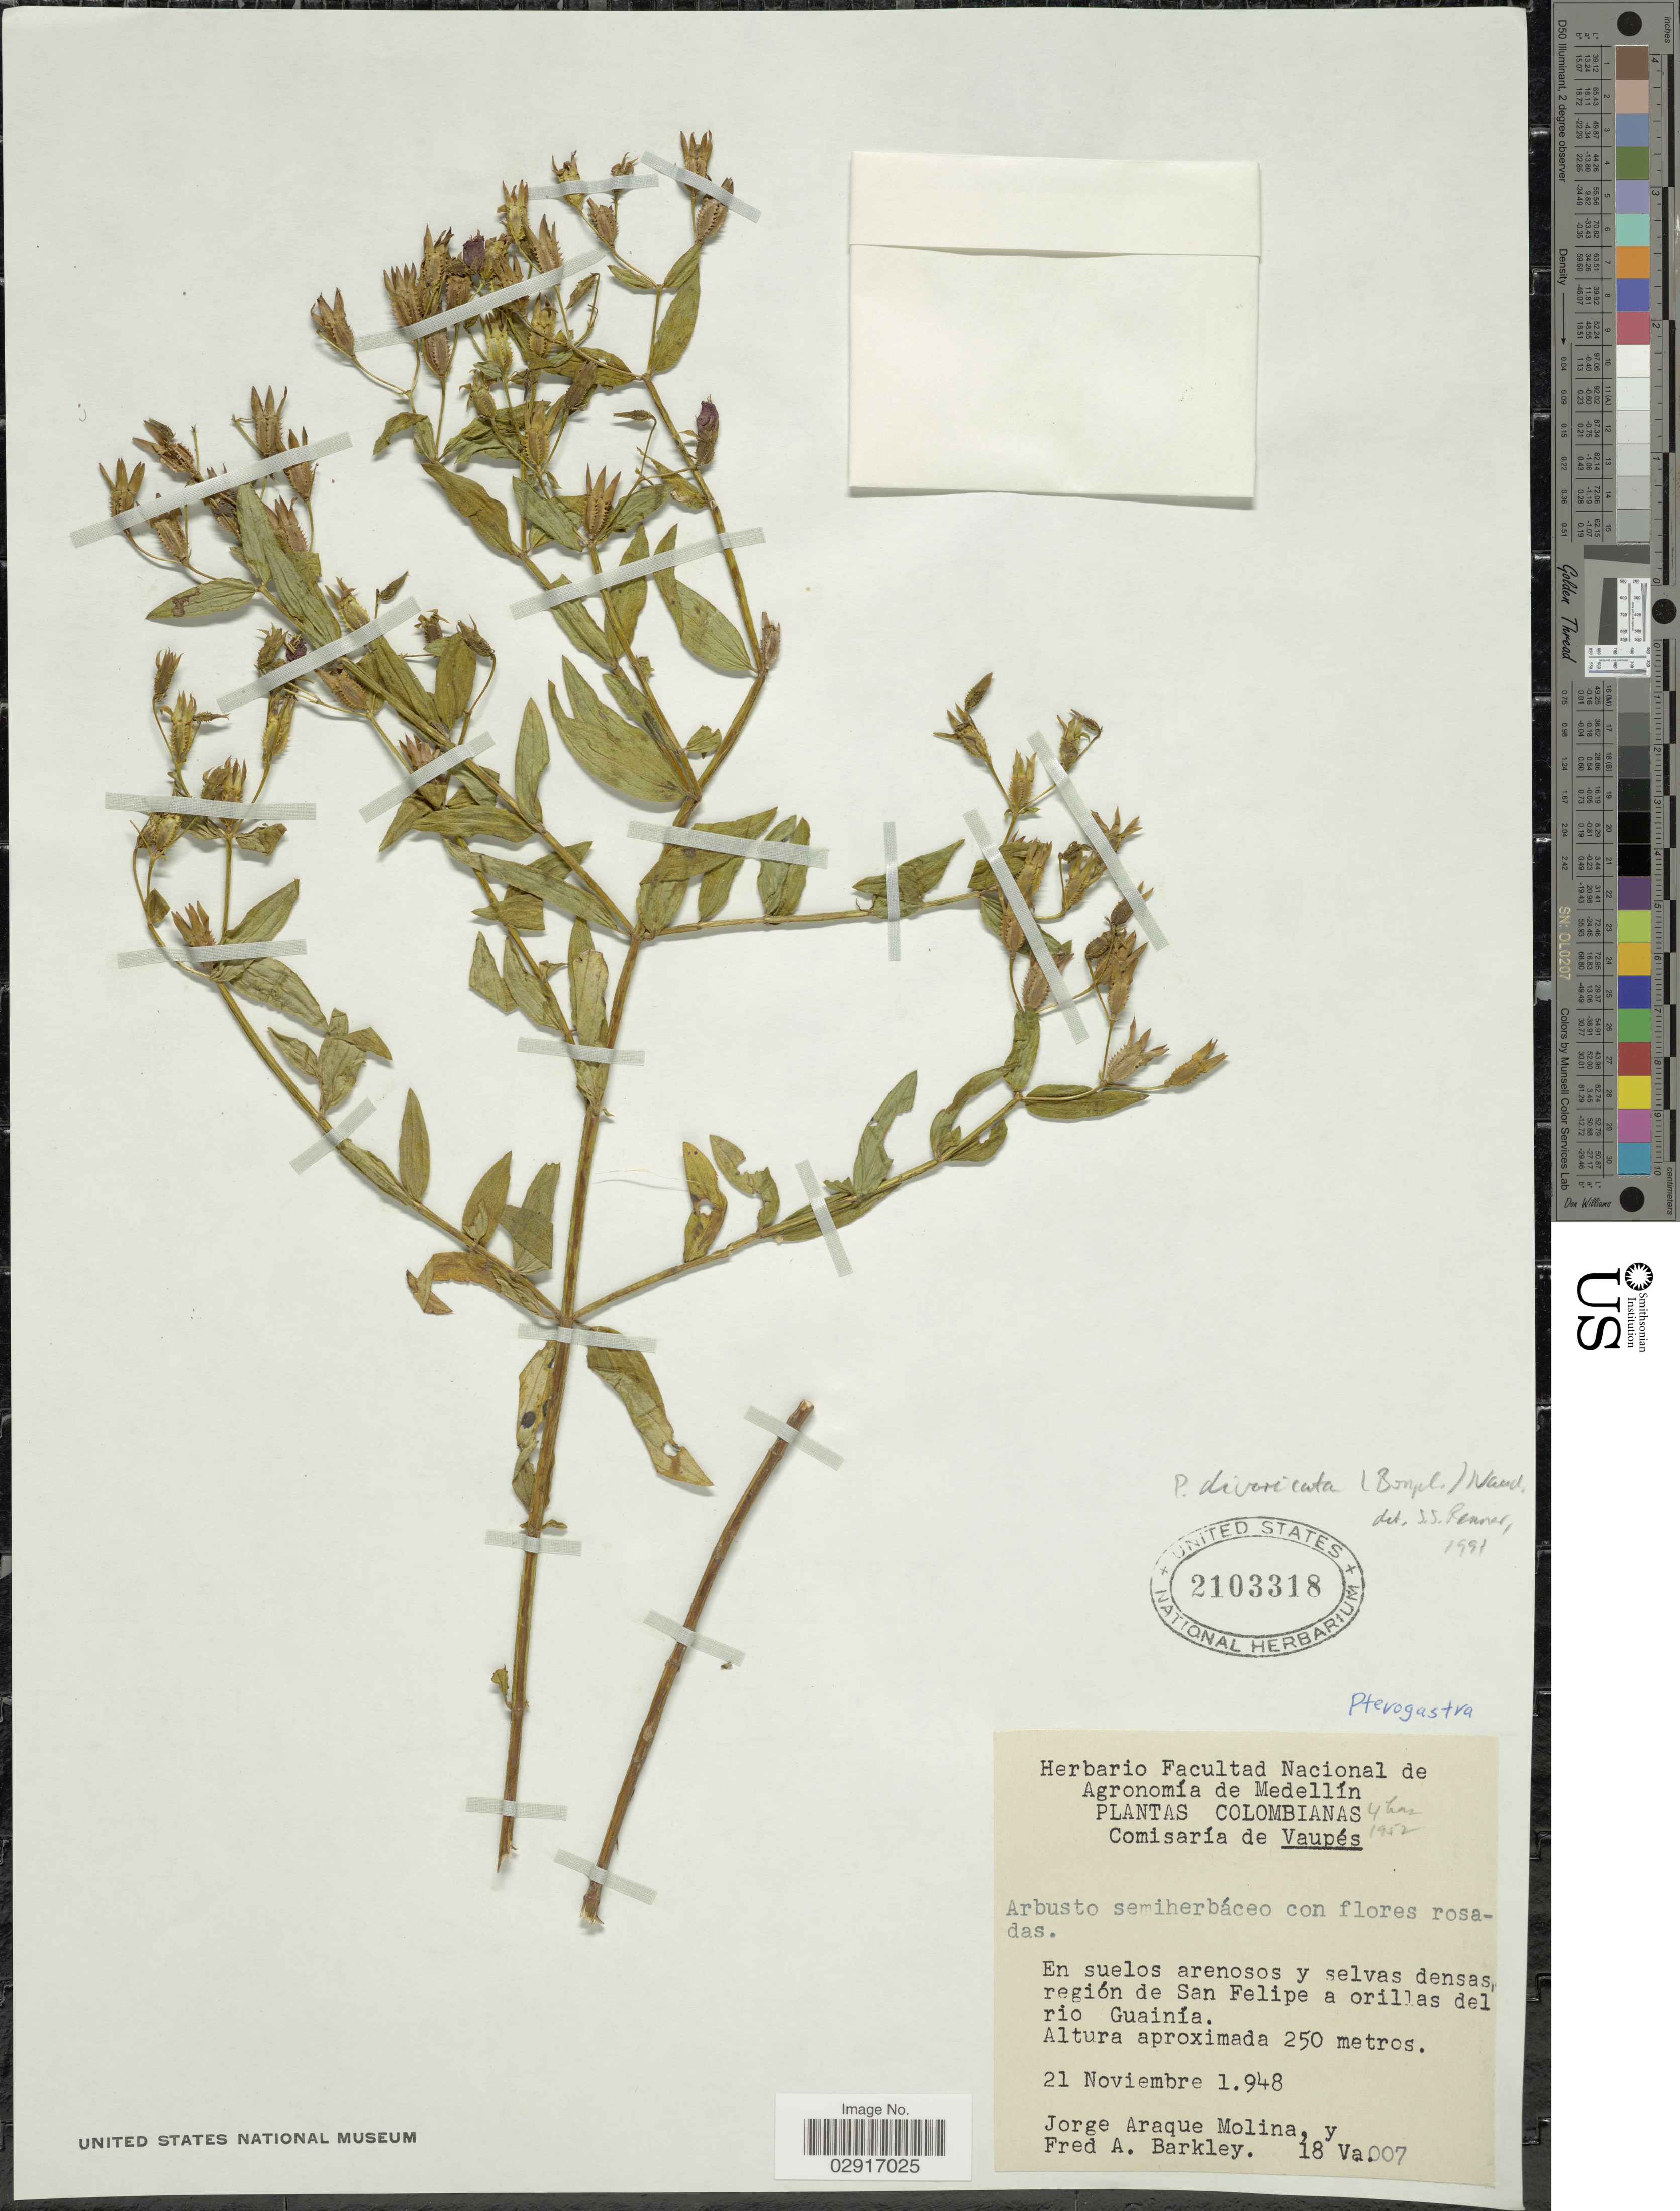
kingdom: Plantae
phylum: Tracheophyta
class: Magnoliopsida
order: Myrtales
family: Melastomataceae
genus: Pterogastra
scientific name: Pterogastra divaricata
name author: (Bonpl.) Naudin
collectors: J. A. Molina & F. A. Barkley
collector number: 18Va007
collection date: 1948-11-21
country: Colombia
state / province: Vaupés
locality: Comisaría de Vaupés. Región de San Felipe a orillas del rio Guainía.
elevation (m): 250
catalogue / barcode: US 2103318